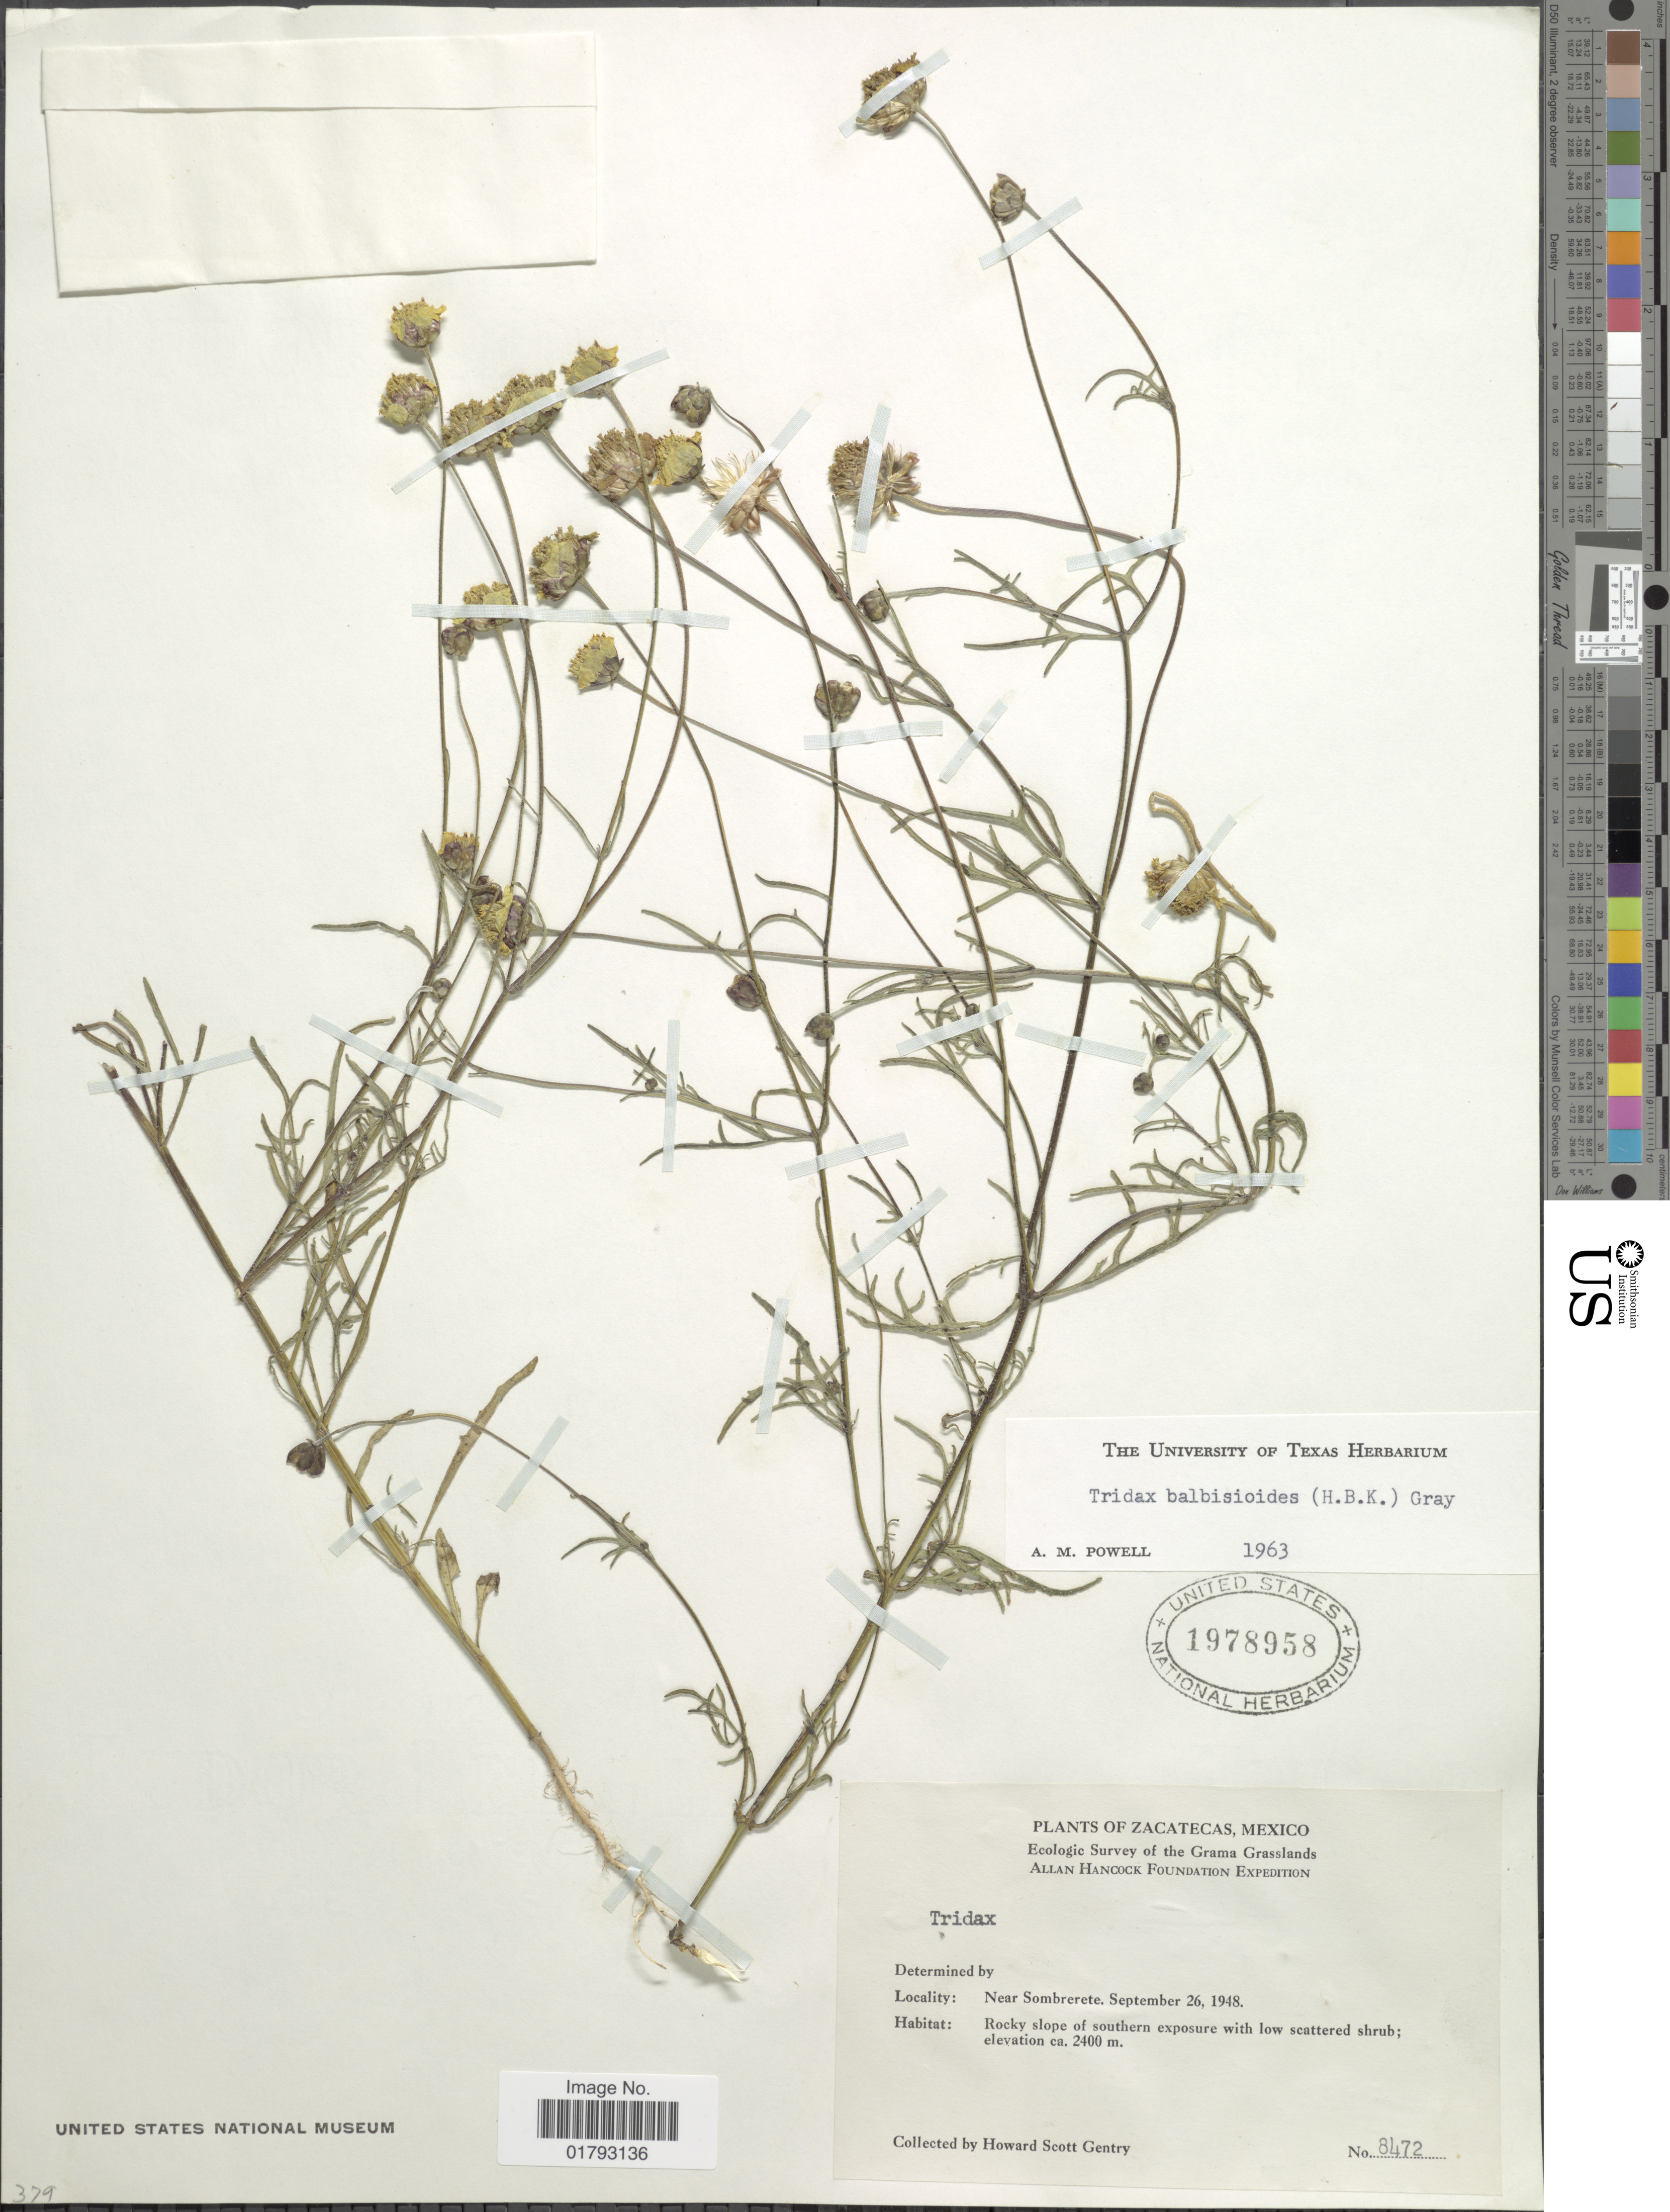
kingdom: Plantae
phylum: Tracheophyta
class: Magnoliopsida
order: Asterales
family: Asteraceae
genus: Tridax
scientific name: Tridax balbisioides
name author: (Kunth) A. Gray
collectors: H. S. Gentry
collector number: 8472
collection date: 1948-09-26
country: Mexico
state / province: Zacatecas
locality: Zacatecas, Mexico.Near Sombrerete.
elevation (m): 2400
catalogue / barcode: US 1978958